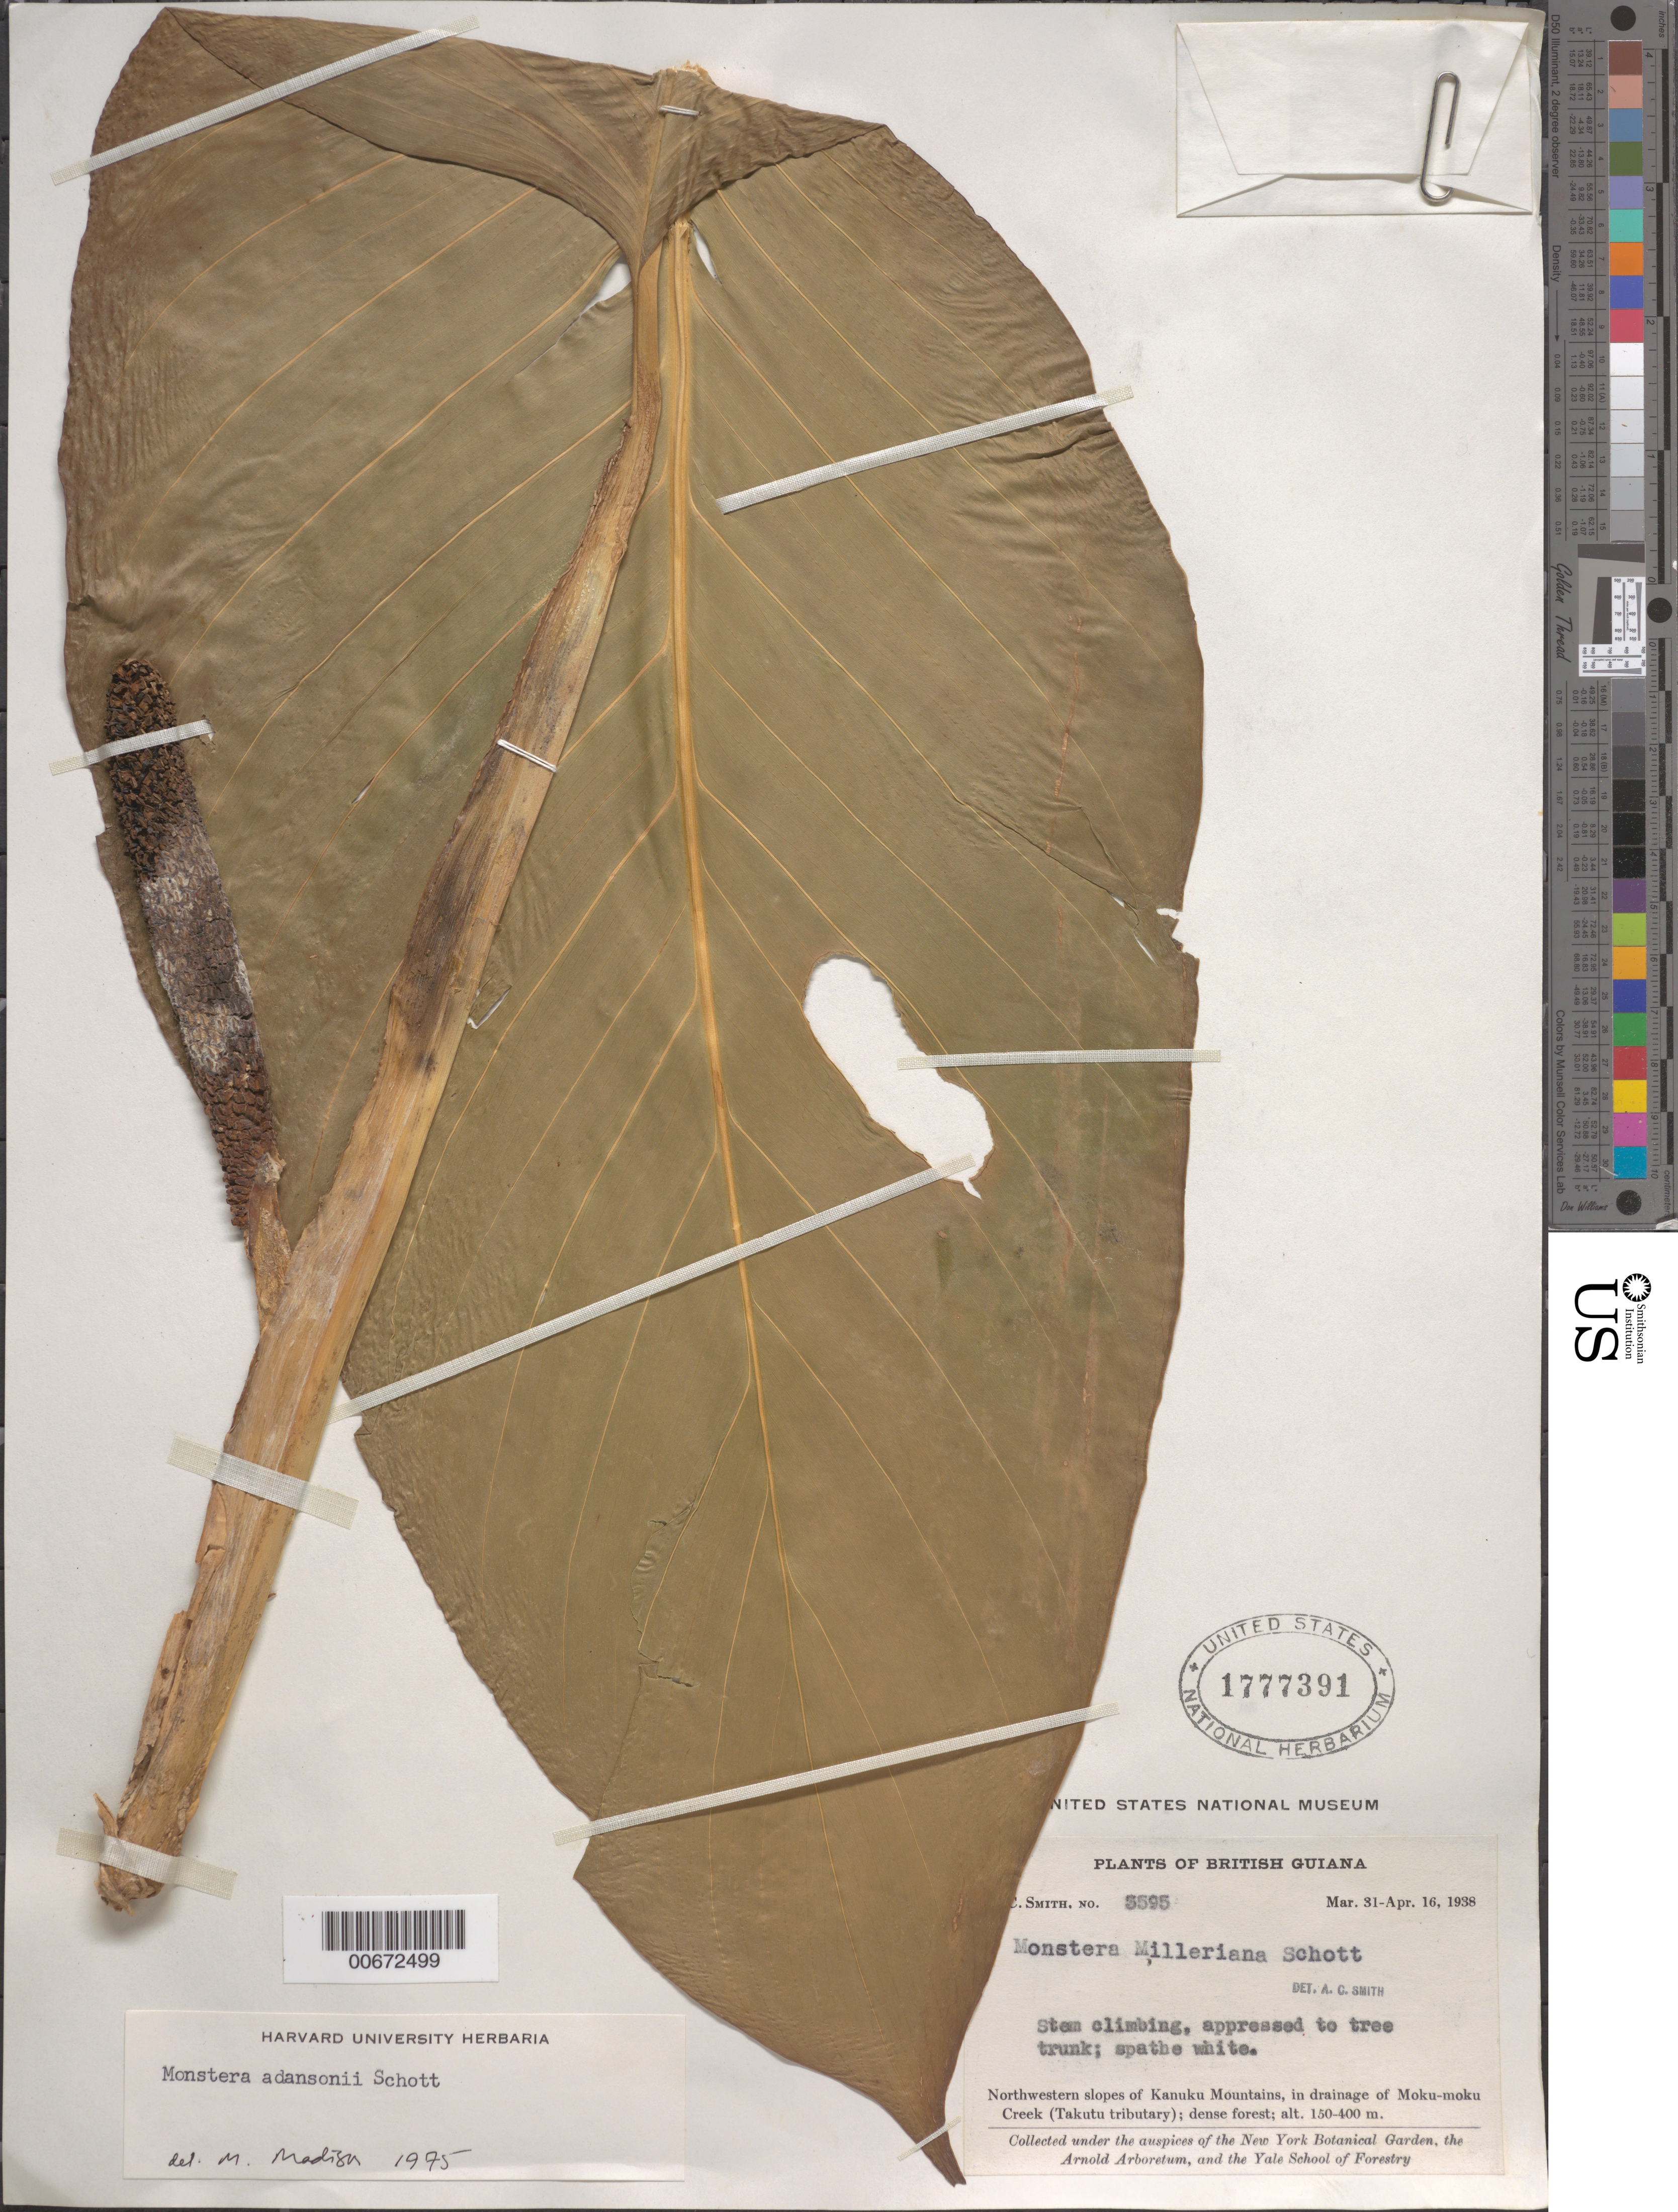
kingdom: Plantae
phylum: Tracheophyta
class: Liliopsida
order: Alismatales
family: Araceae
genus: Monstera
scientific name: Monstera milleriana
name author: Schott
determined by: Madison, Michael T.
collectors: A. C. Smith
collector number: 3595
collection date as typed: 31-Mar-38 to 16-Apr-38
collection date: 1938-03-31/1938-04-16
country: Guyana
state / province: U. Takutu-U. Essequibo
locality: Kanuku Mts., NW slopes, in drainage of Moku-moku Creek (Takutu tributary)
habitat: Dense forest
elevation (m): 150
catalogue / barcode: US 1777391